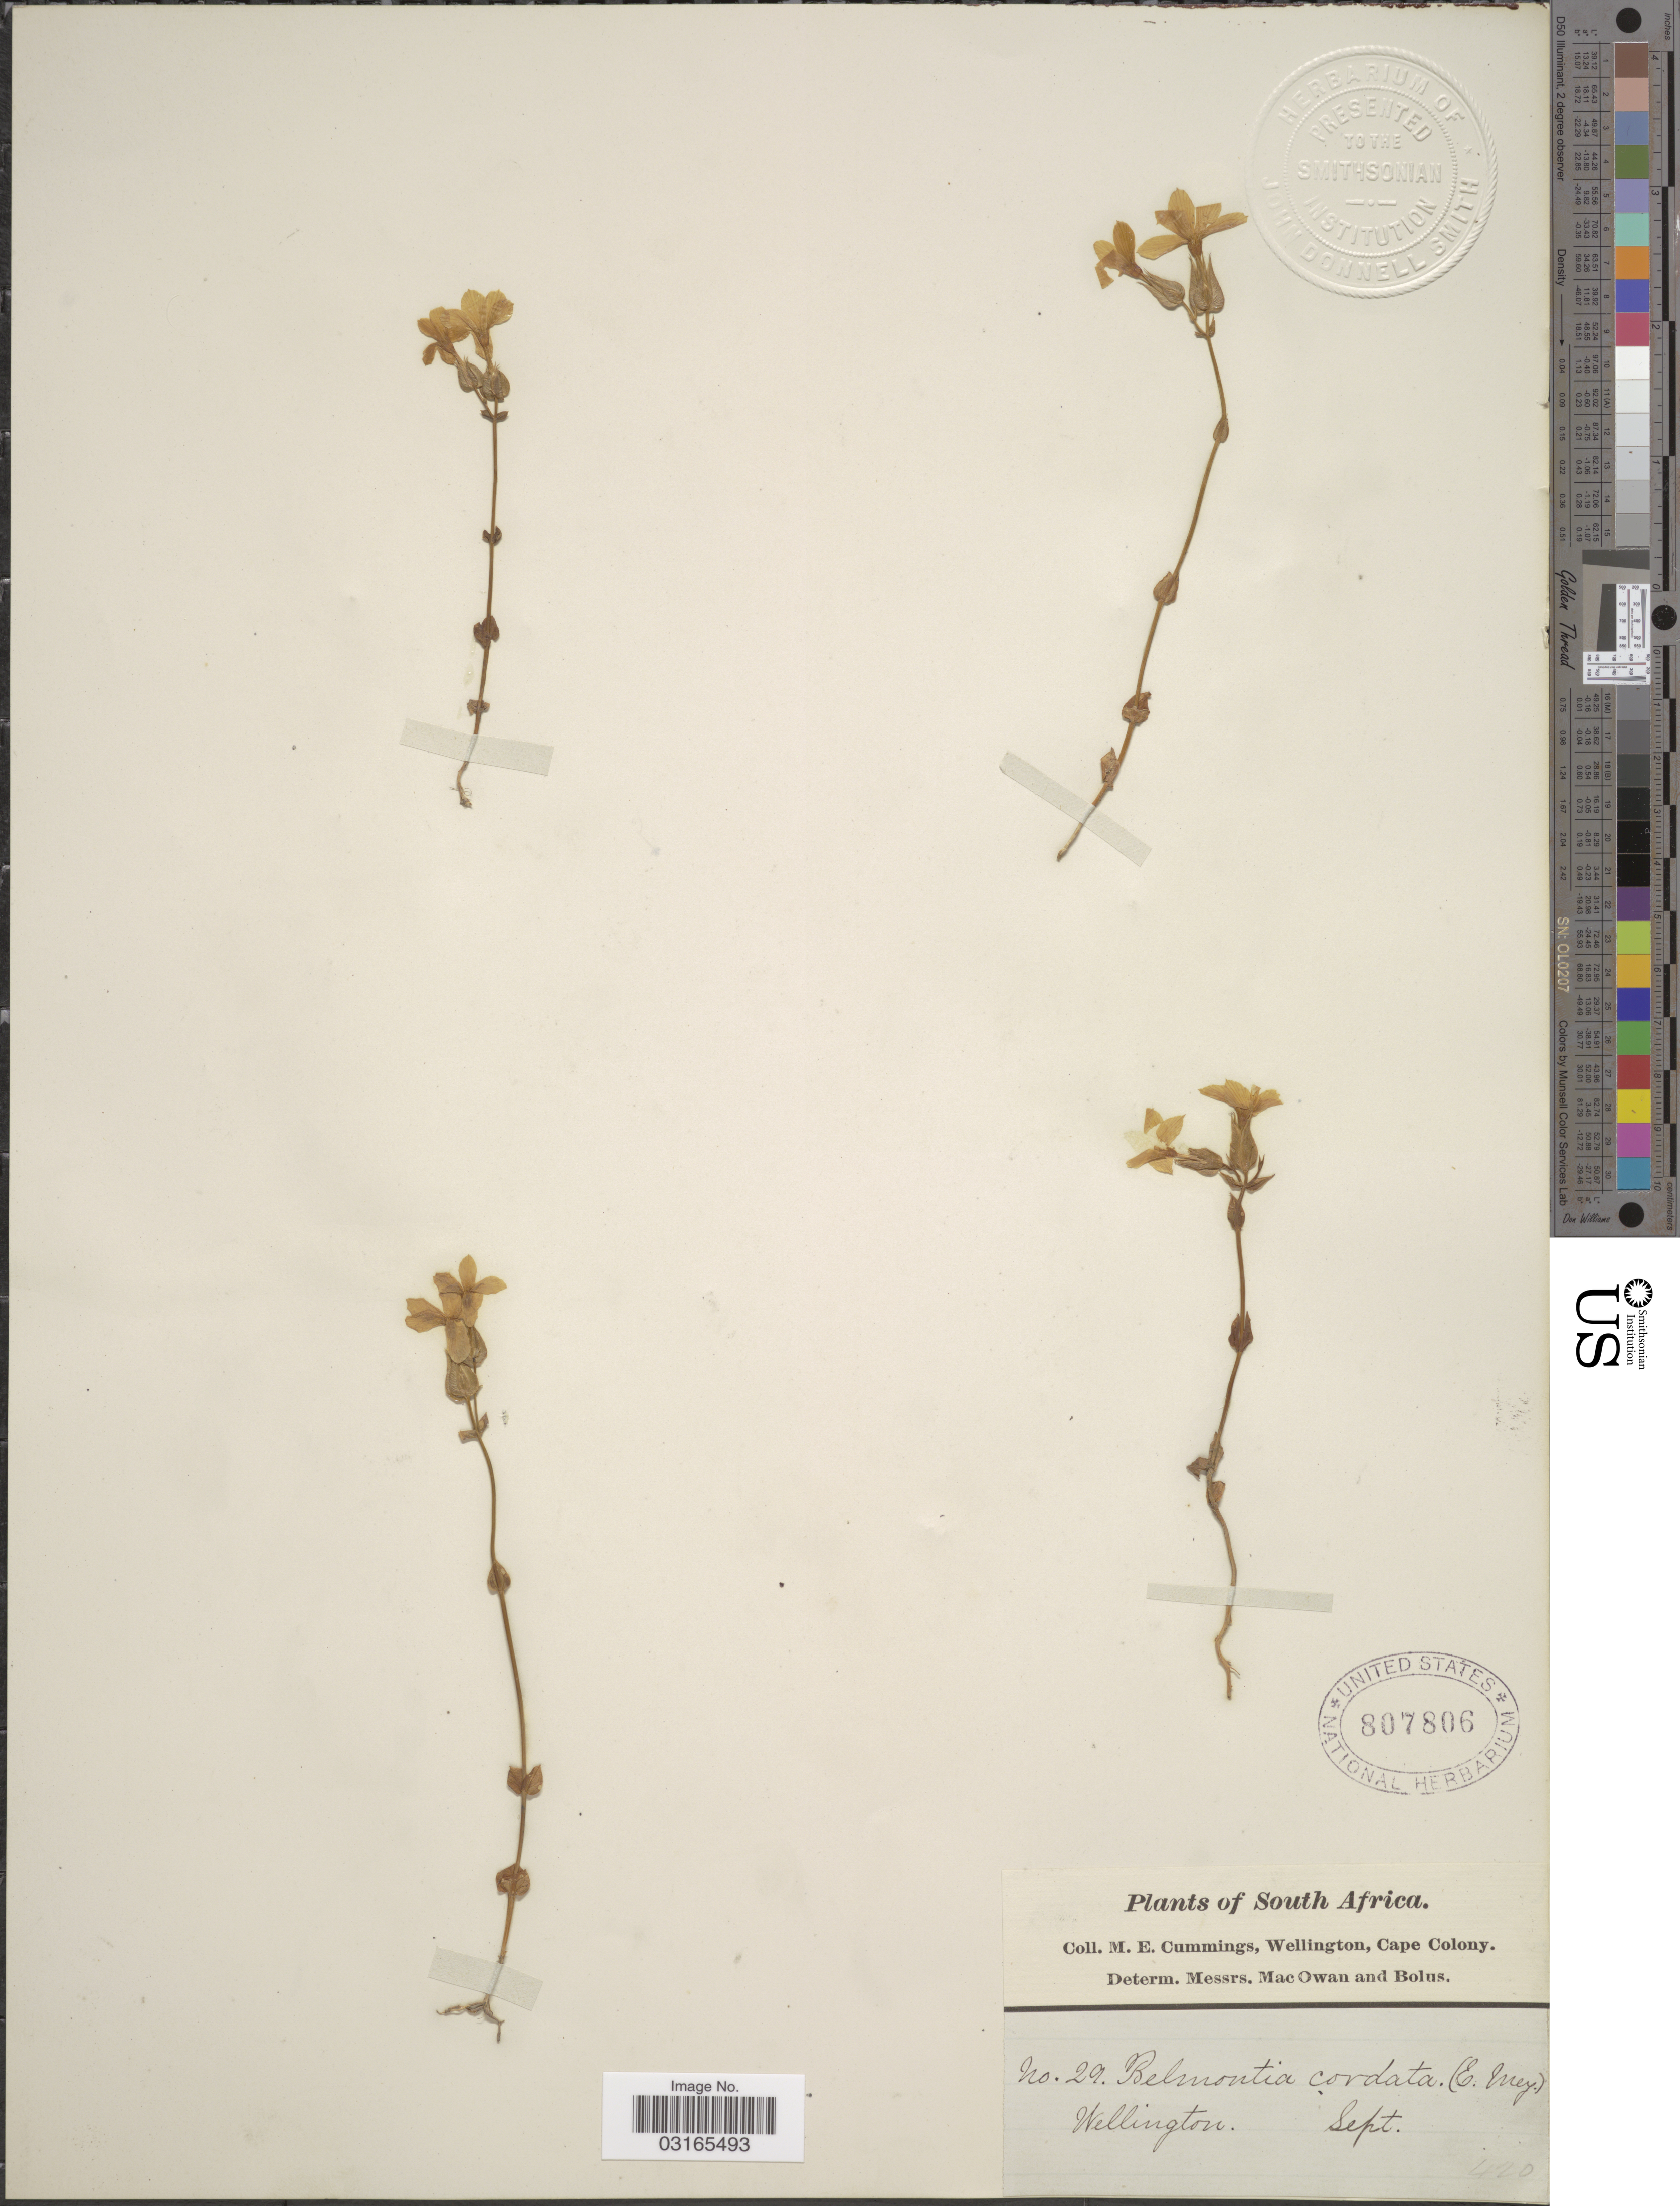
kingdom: Plantae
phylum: Tracheophyta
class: Magnoliopsida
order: Gentianales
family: Gentianaceae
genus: Belmontia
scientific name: Belmontia cordata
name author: (L. f.) E. Mey.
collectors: M. E. Cummings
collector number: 29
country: South Africa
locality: Wellington.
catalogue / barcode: US 807806